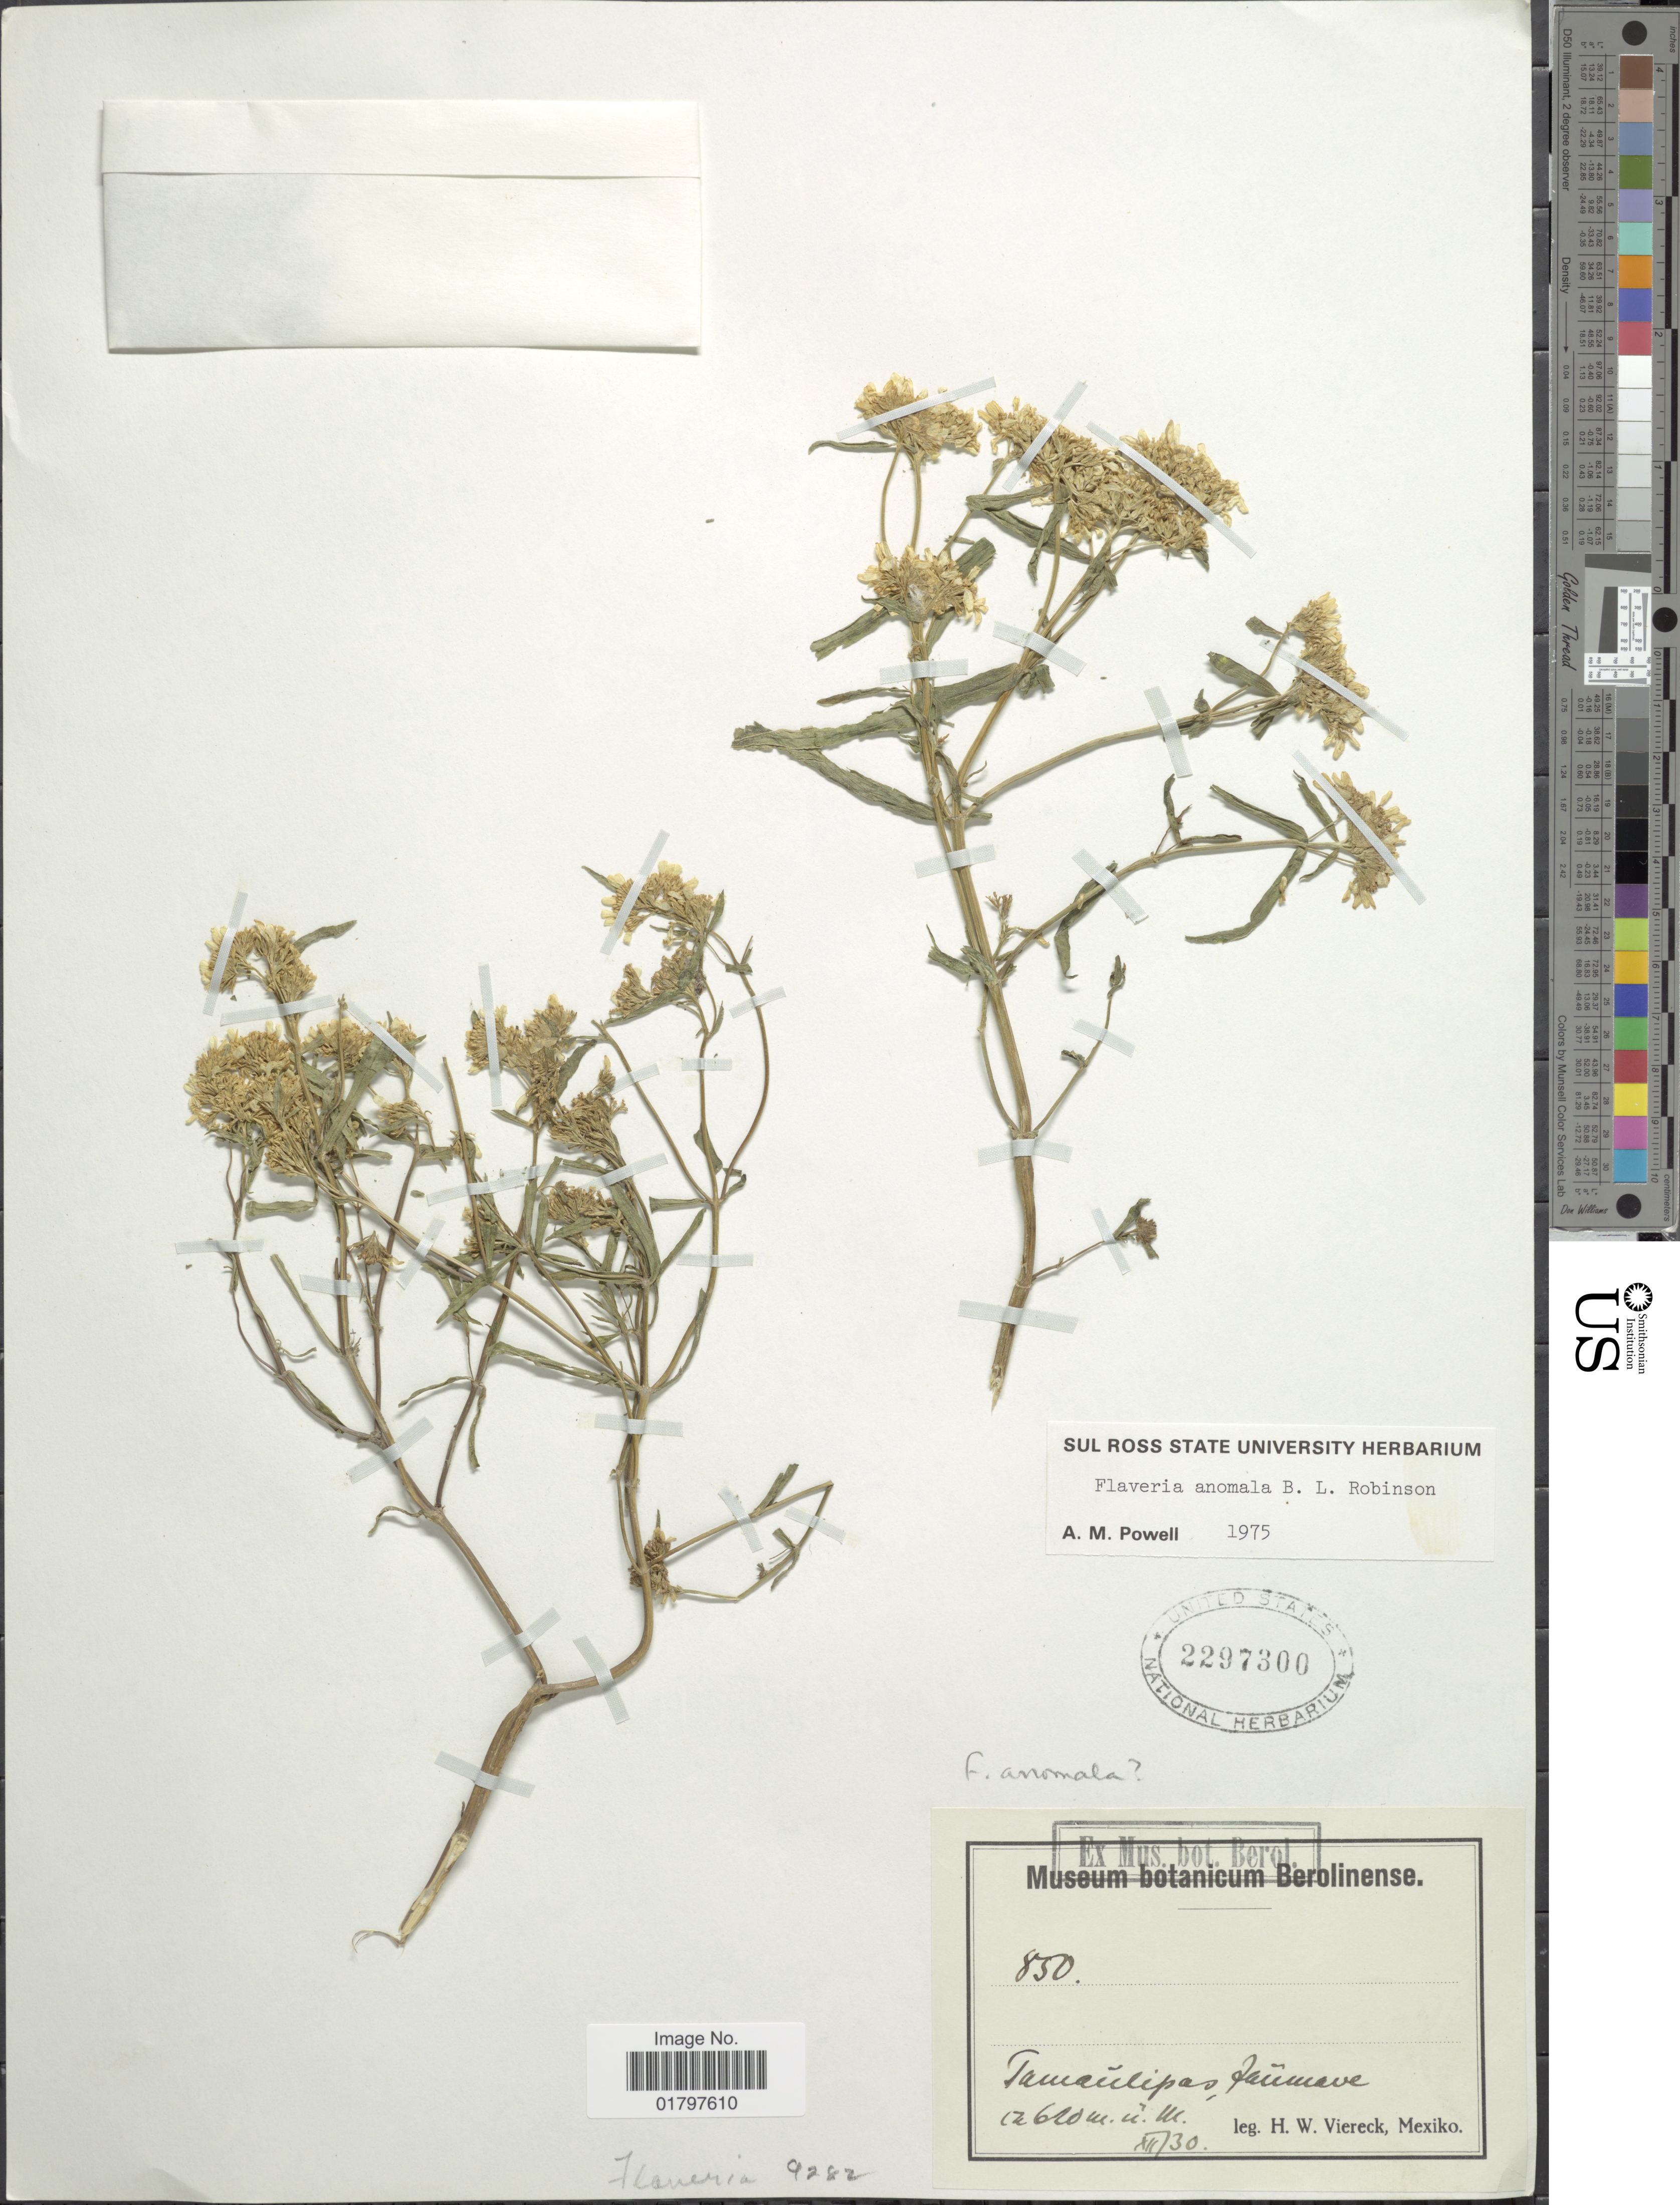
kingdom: Plantae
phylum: Tracheophyta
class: Magnoliopsida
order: Asterales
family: Asteraceae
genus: Flaveria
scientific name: Flaveria anomala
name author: B.L. Rob.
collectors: H. W. Viereck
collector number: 850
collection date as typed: Transcribed d/m/y: /12/30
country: Mexico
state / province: Tamaulipas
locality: Tamaulipas, Jaumave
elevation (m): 2600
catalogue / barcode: US 2297300